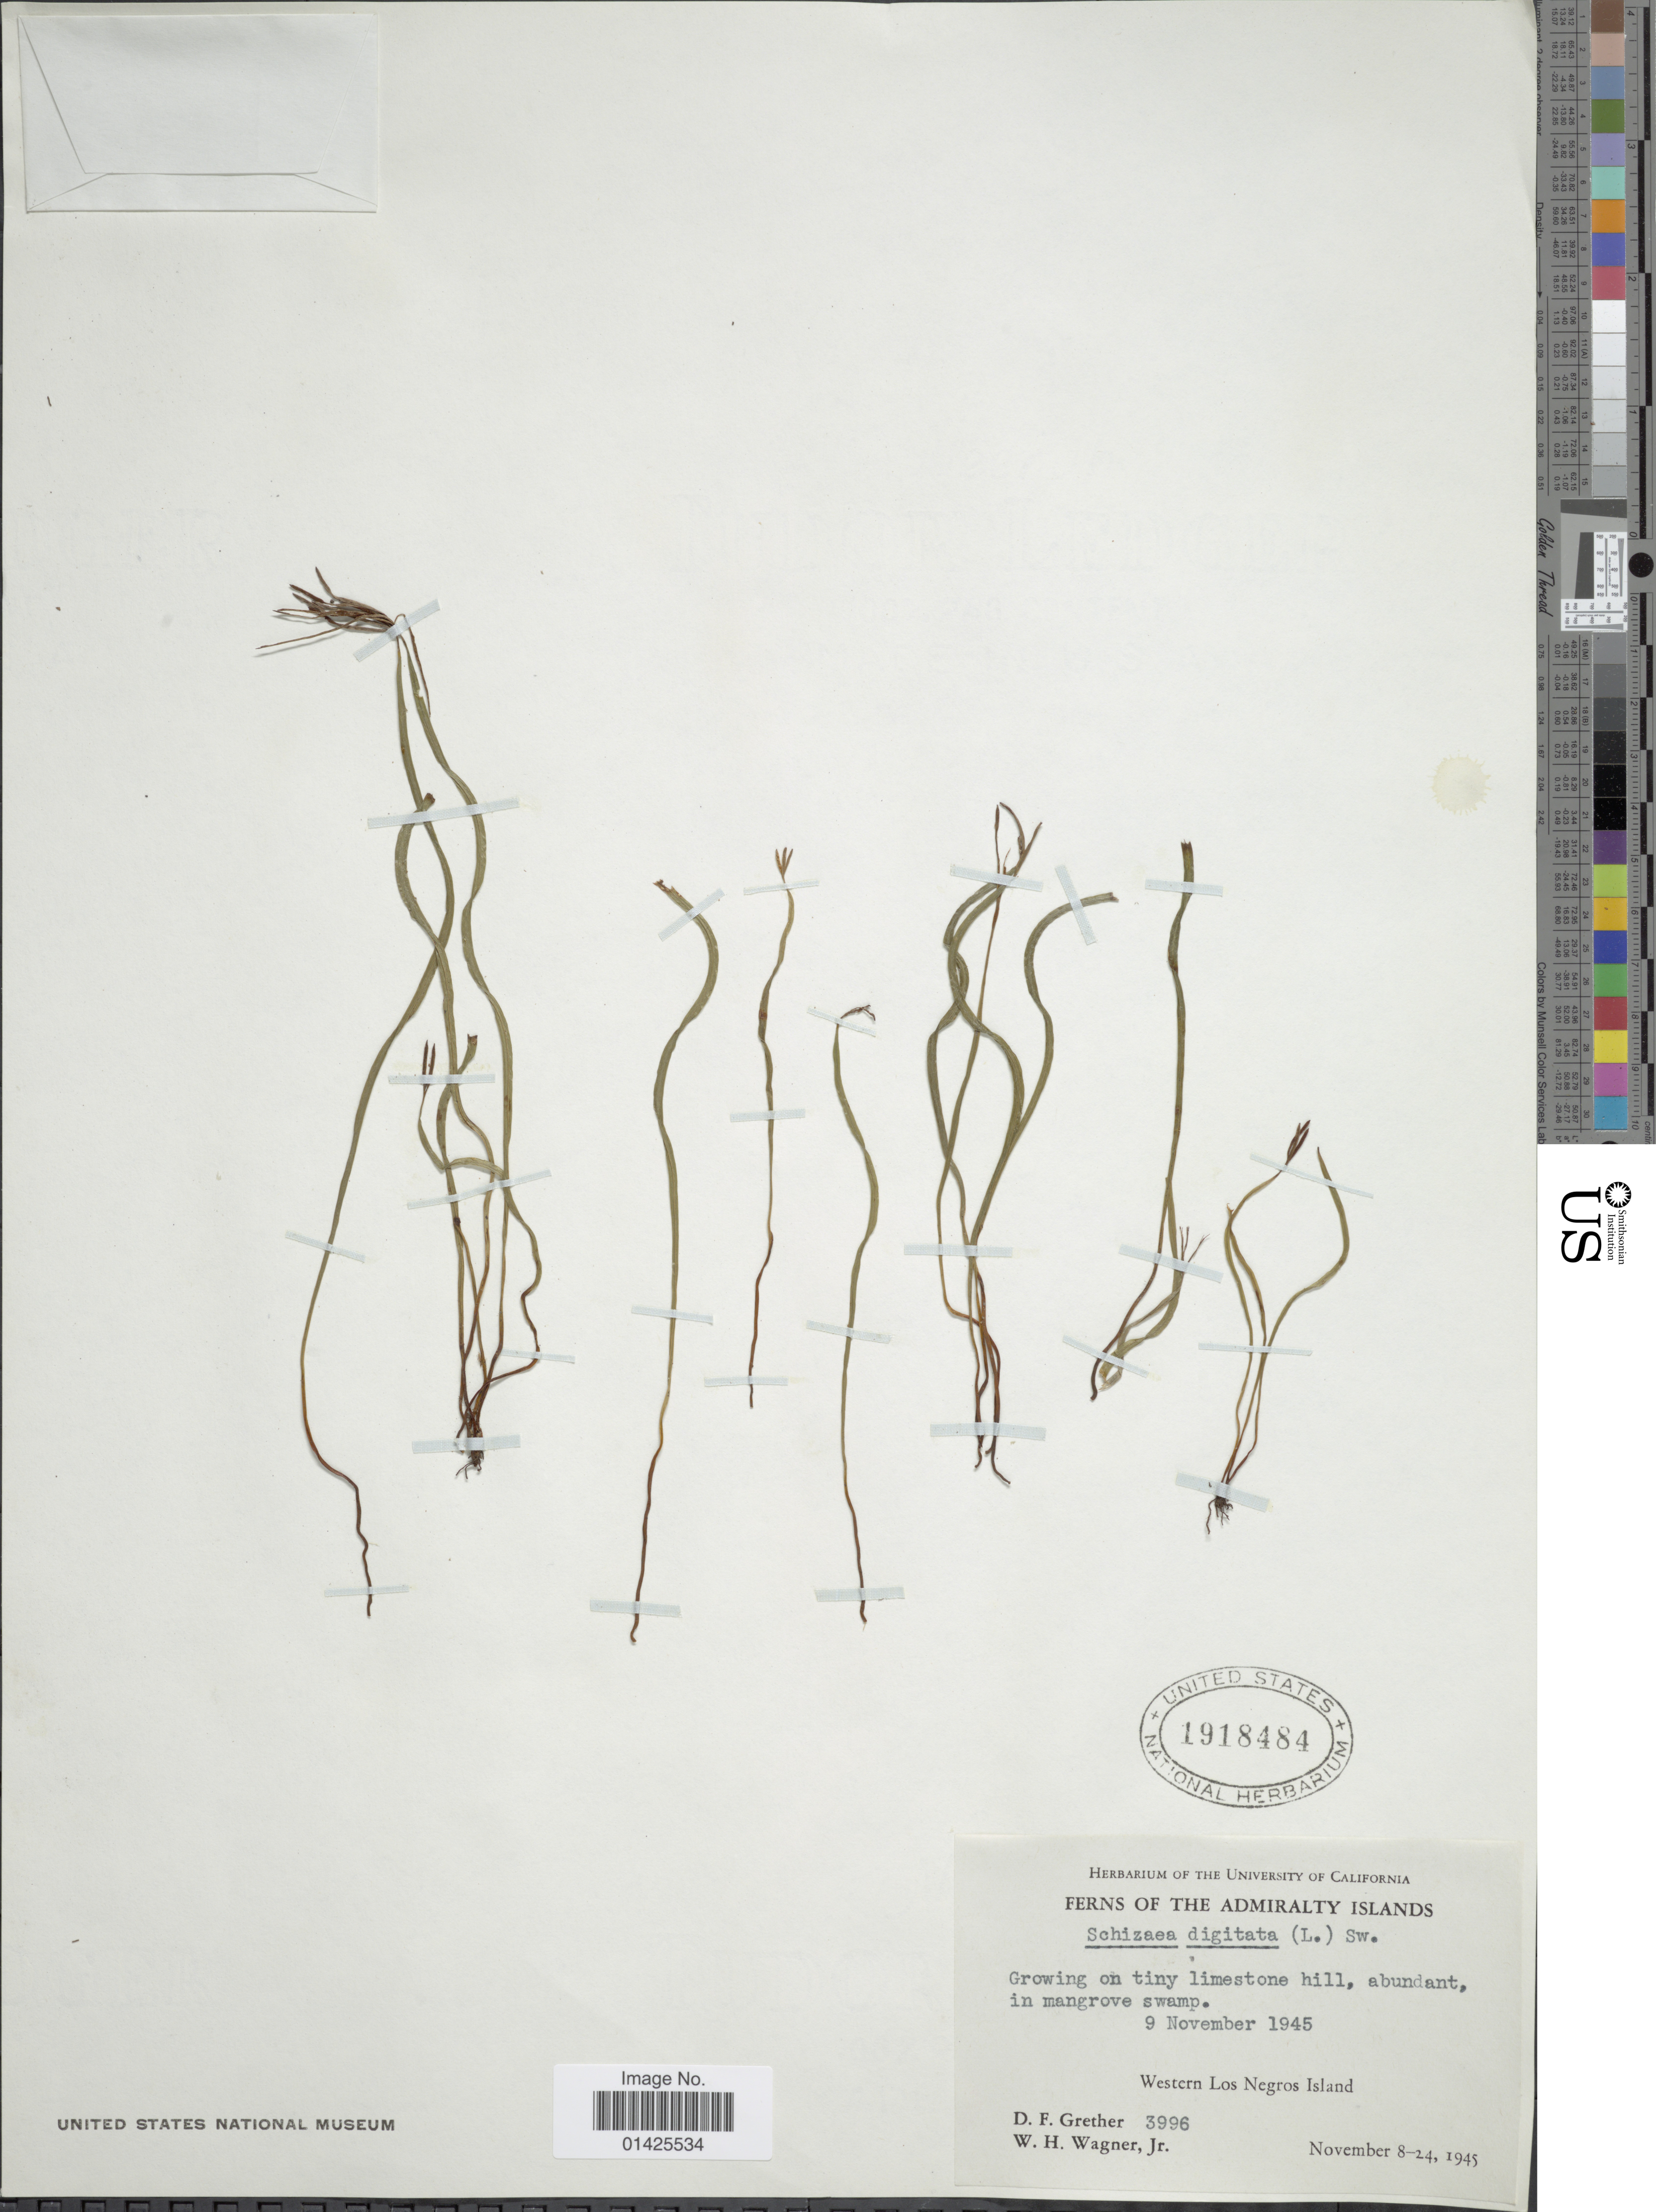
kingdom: Plantae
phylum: Tracheophyta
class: Polypodiopsida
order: Schizaeales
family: Schizaeaceae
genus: Actinostachys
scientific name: Actinostachys digitata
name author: (L.) Wall.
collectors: D. F. Grether & W. H. Wagner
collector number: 3996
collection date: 1945-11-08/1945-11-24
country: Papua New Guinea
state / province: Manus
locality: The Admiralty Islands, Western Los Negros Island.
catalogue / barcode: US 1918484